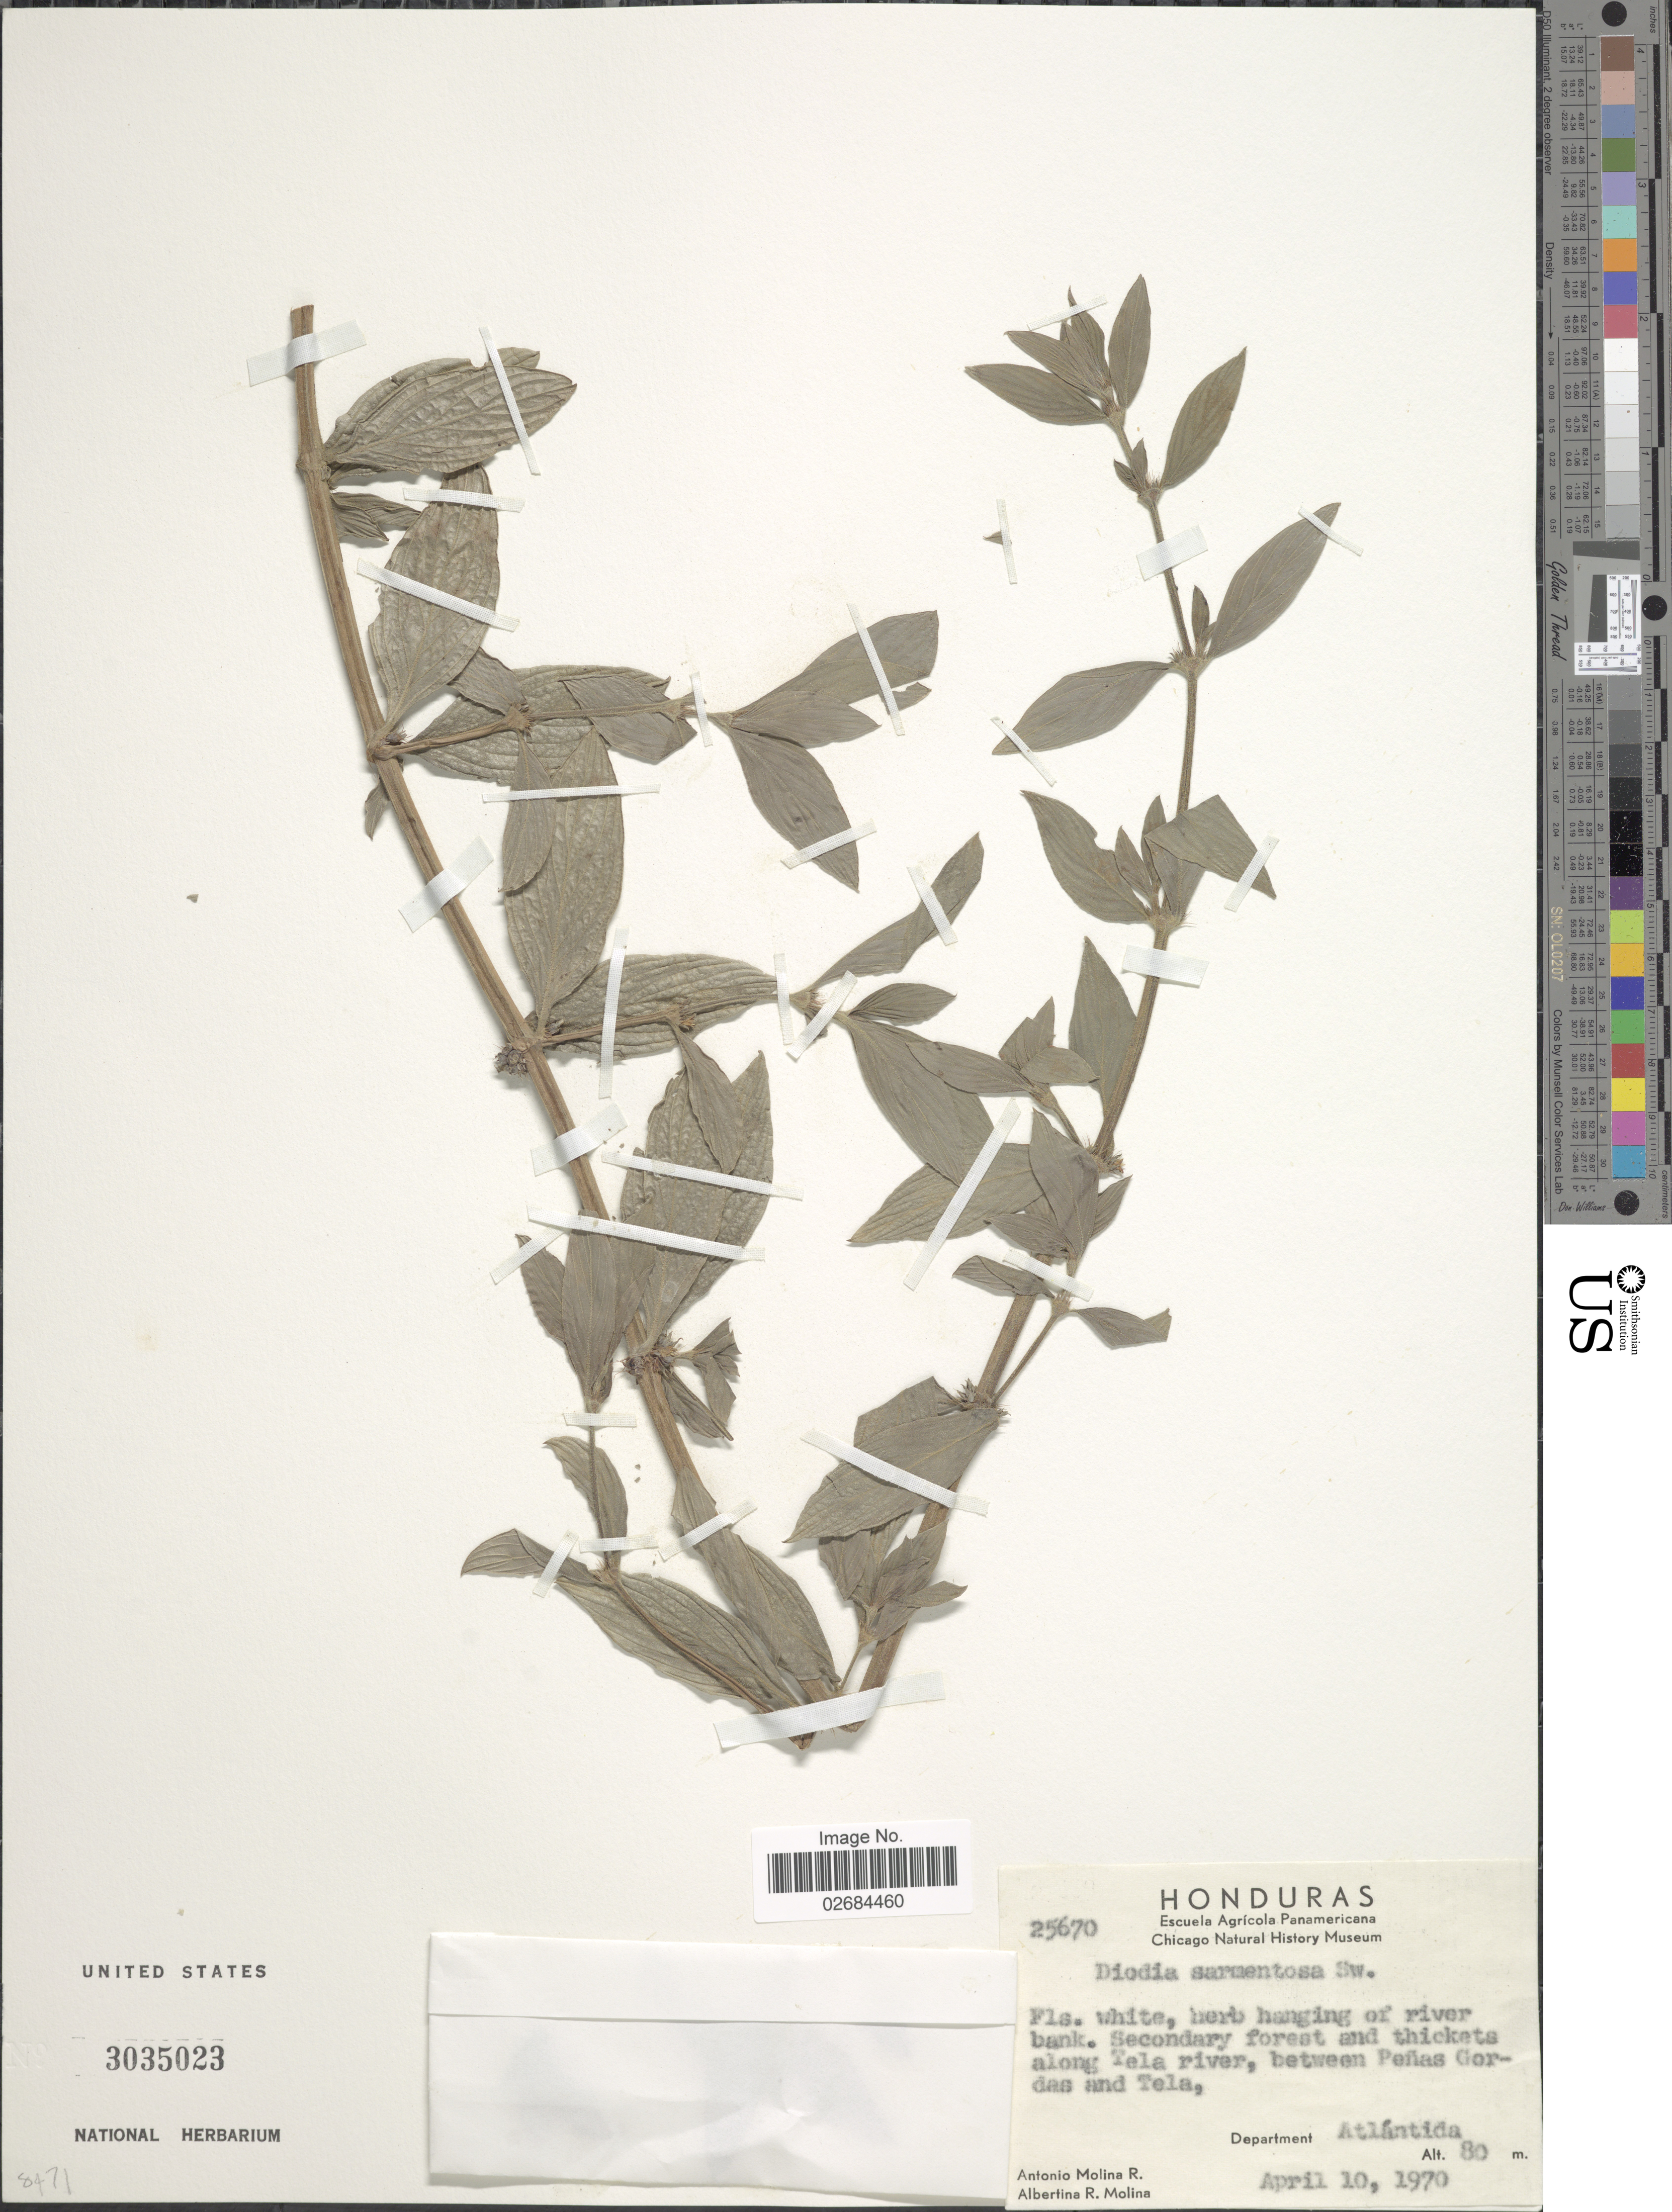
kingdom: Plantae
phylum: Tracheophyta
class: Magnoliopsida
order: Gentianales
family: Rubiaceae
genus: Diodia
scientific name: Diodia sarmentosa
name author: Sw.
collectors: A. Molina R. & A. R. Molina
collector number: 25670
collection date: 1970-04-10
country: Honduras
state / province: Atlántida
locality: Along Tela river, between Peñas Gordas and Tela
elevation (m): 80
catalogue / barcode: US 3035023